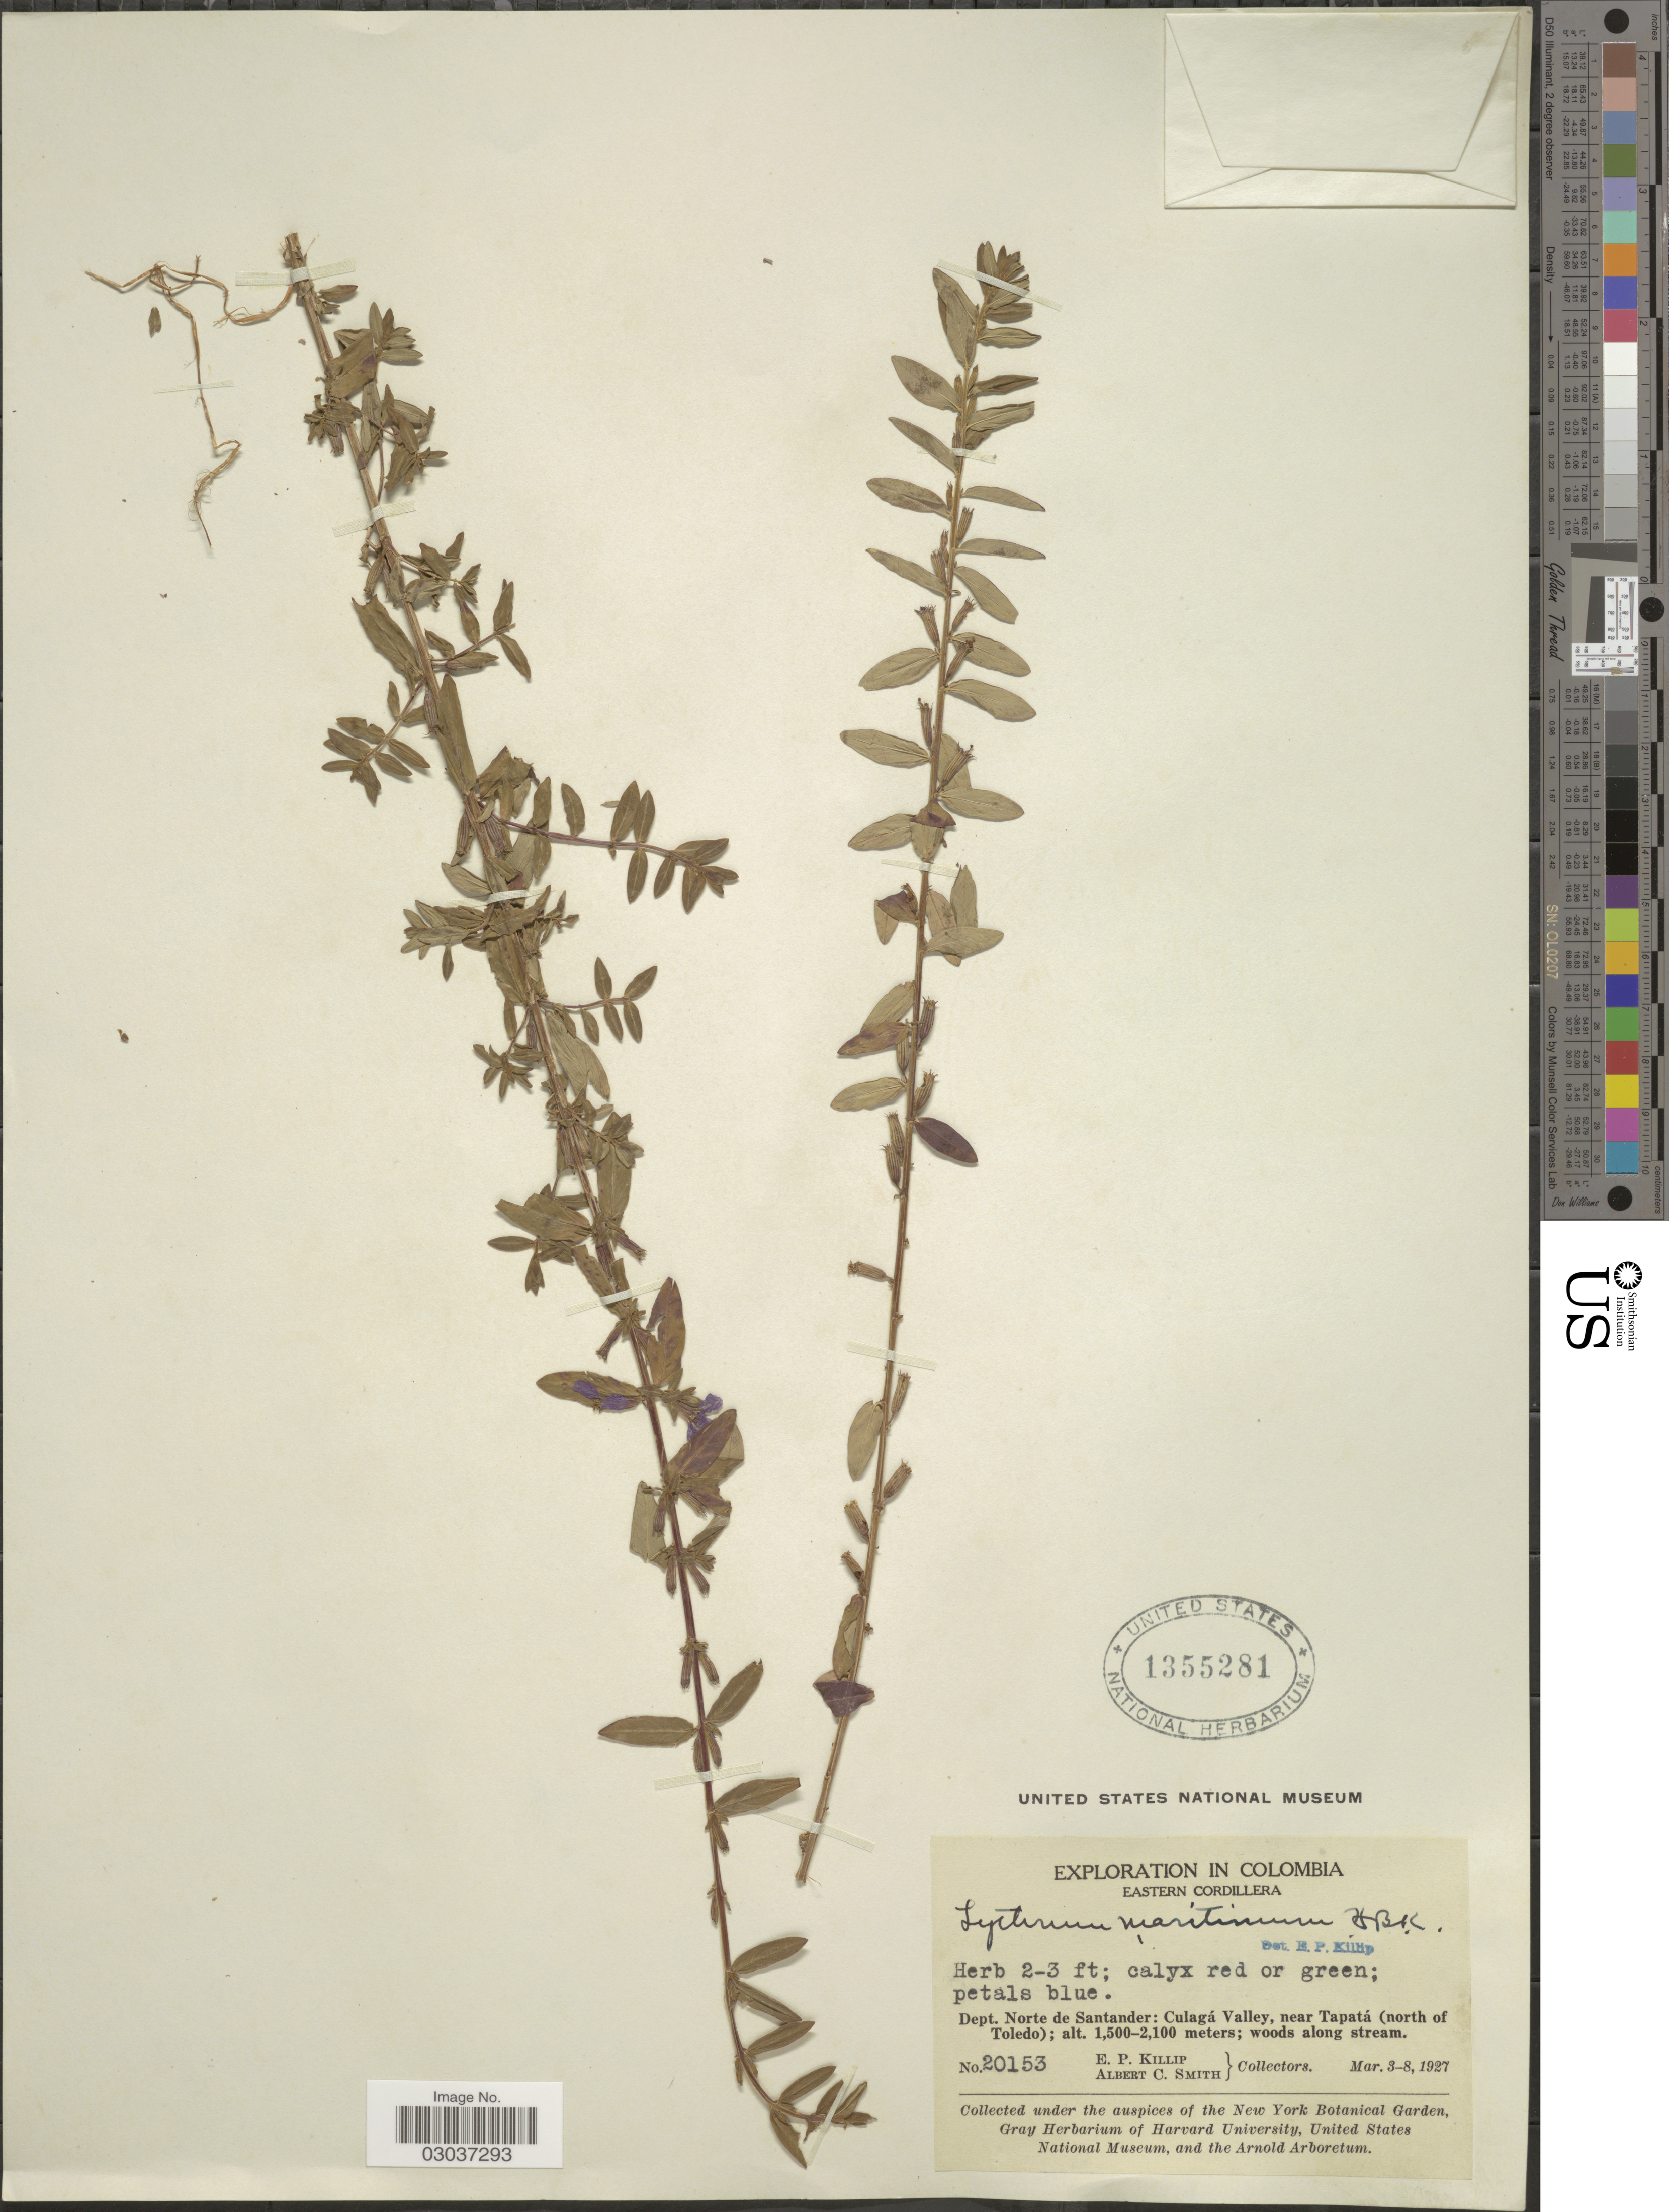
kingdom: Plantae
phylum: Tracheophyta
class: Magnoliopsida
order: Myrtales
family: Lythraceae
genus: Lythrum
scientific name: Lythrum maritimum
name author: Kunth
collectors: E. P. Killip & A. C. Smith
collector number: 20153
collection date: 1927-03-03/1927-03-08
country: Colombia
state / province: Norte de Santander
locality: Eastern Cordillera. Dept. Norte de Santander: Culagá Valley, near Tapatá (north of Toledo).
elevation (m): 1500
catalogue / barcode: US 1355281